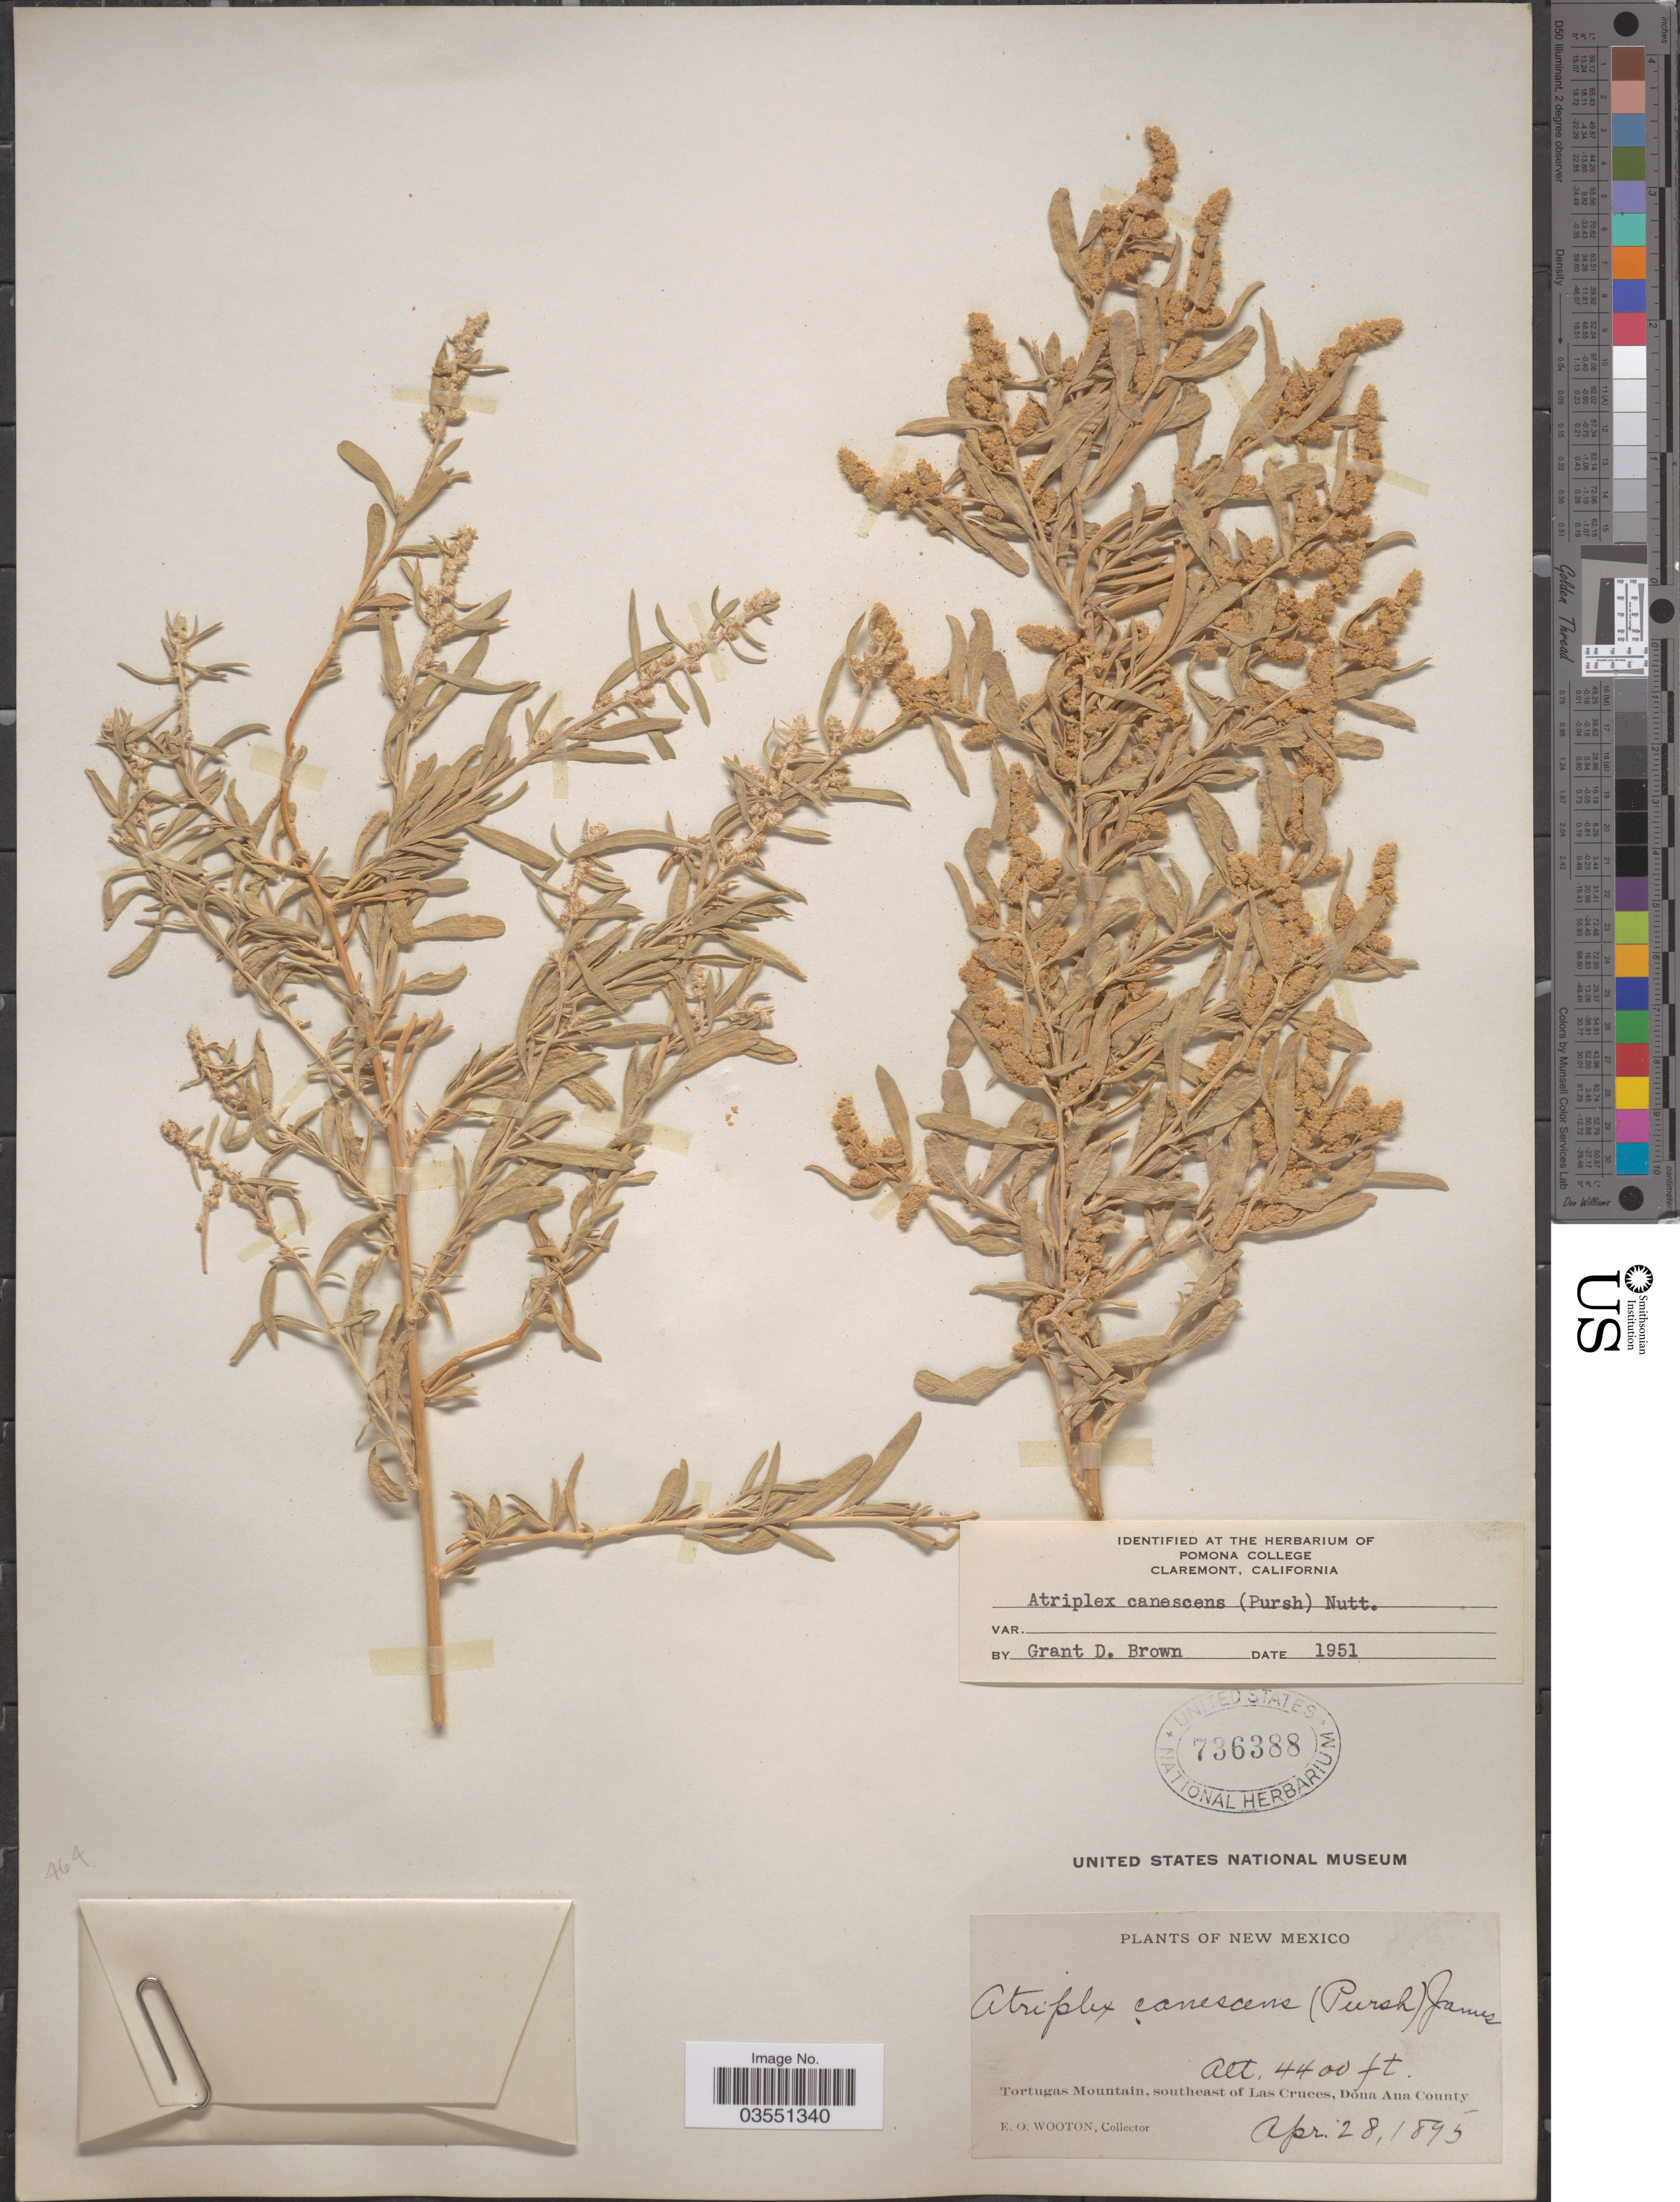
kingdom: Plantae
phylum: Tracheophyta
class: Magnoliopsida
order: Caryophyllales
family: Amaranthaceae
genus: Atriplex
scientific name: Atriplex canescens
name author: (Pursh) Nutt.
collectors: E. O. Wooton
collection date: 1895-04-28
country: United States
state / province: New Mexico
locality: Tortugas Mountain, southeast of Las Cruces, Dona Ana County.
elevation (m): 1341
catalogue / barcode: US 736388